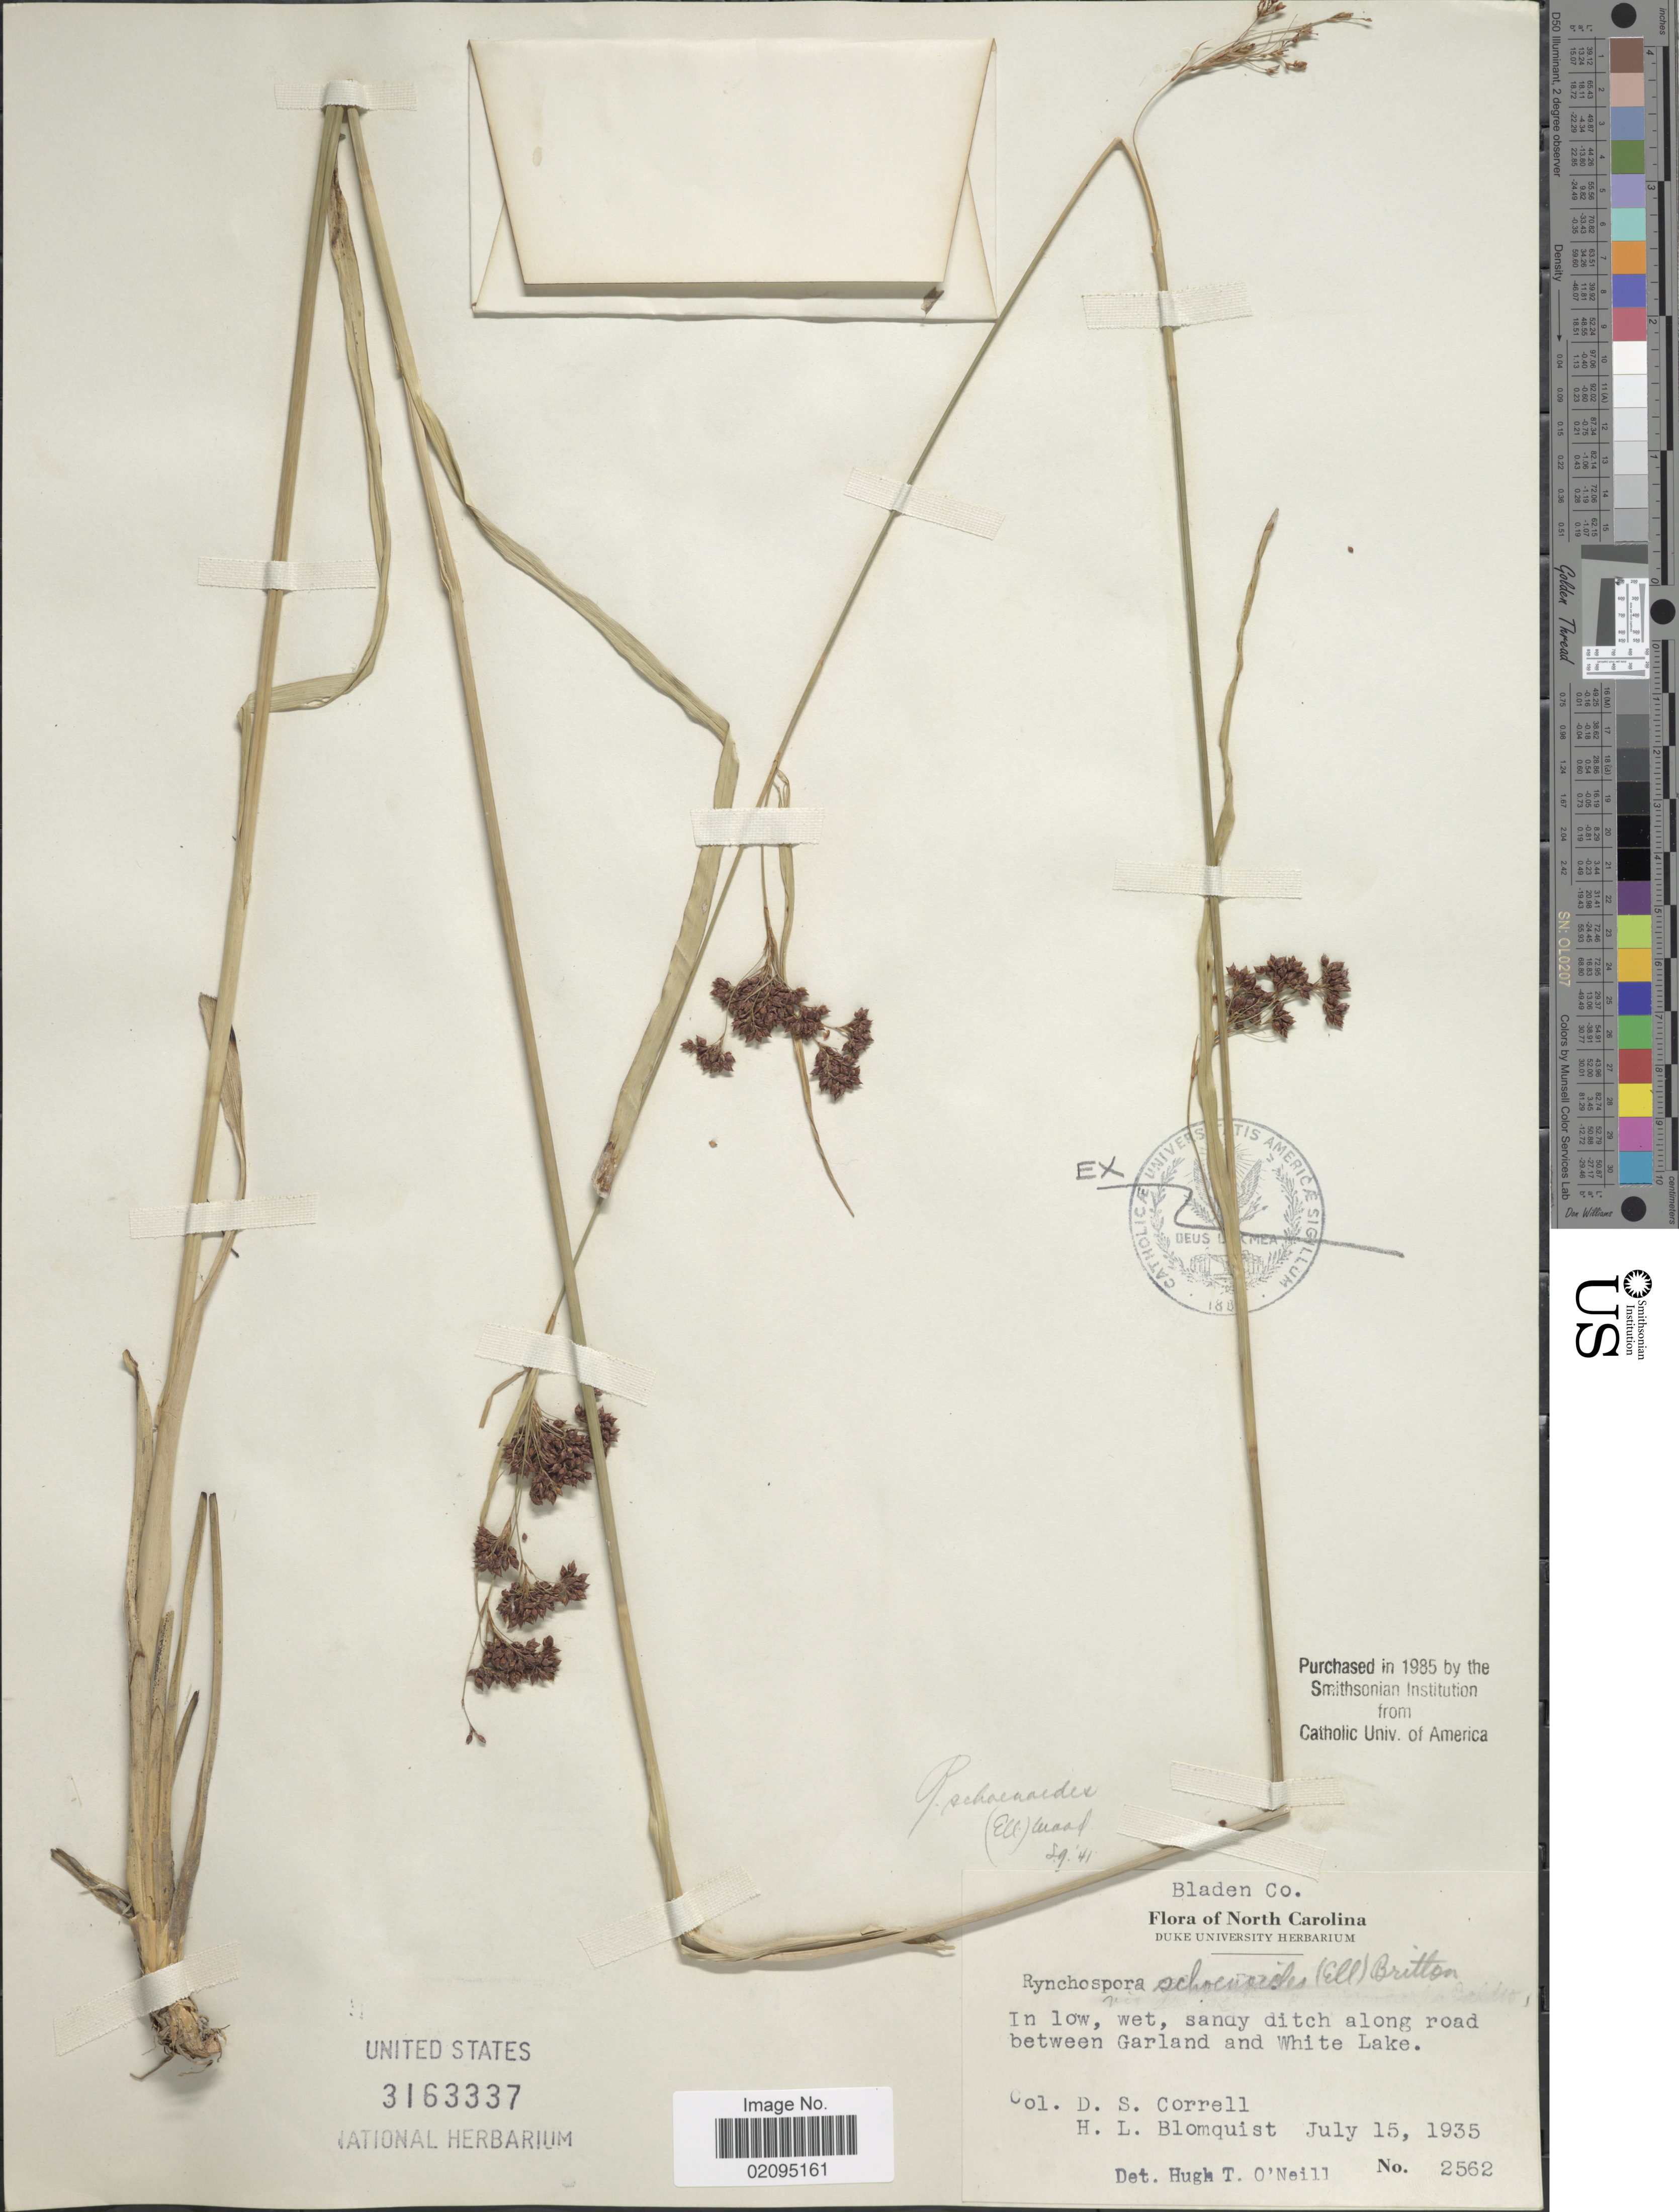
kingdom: Plantae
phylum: Tracheophyta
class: Liliopsida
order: Poales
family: Cyperaceae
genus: Rhynchospora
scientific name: Rhynchospora elliottii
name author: A. Dietr.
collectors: D. S. Correll & H. Blomquist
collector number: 2562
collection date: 1935-07-15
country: United States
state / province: North Carolina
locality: Bladen Co. Along road between Garland and White Lake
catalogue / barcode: US 3163337